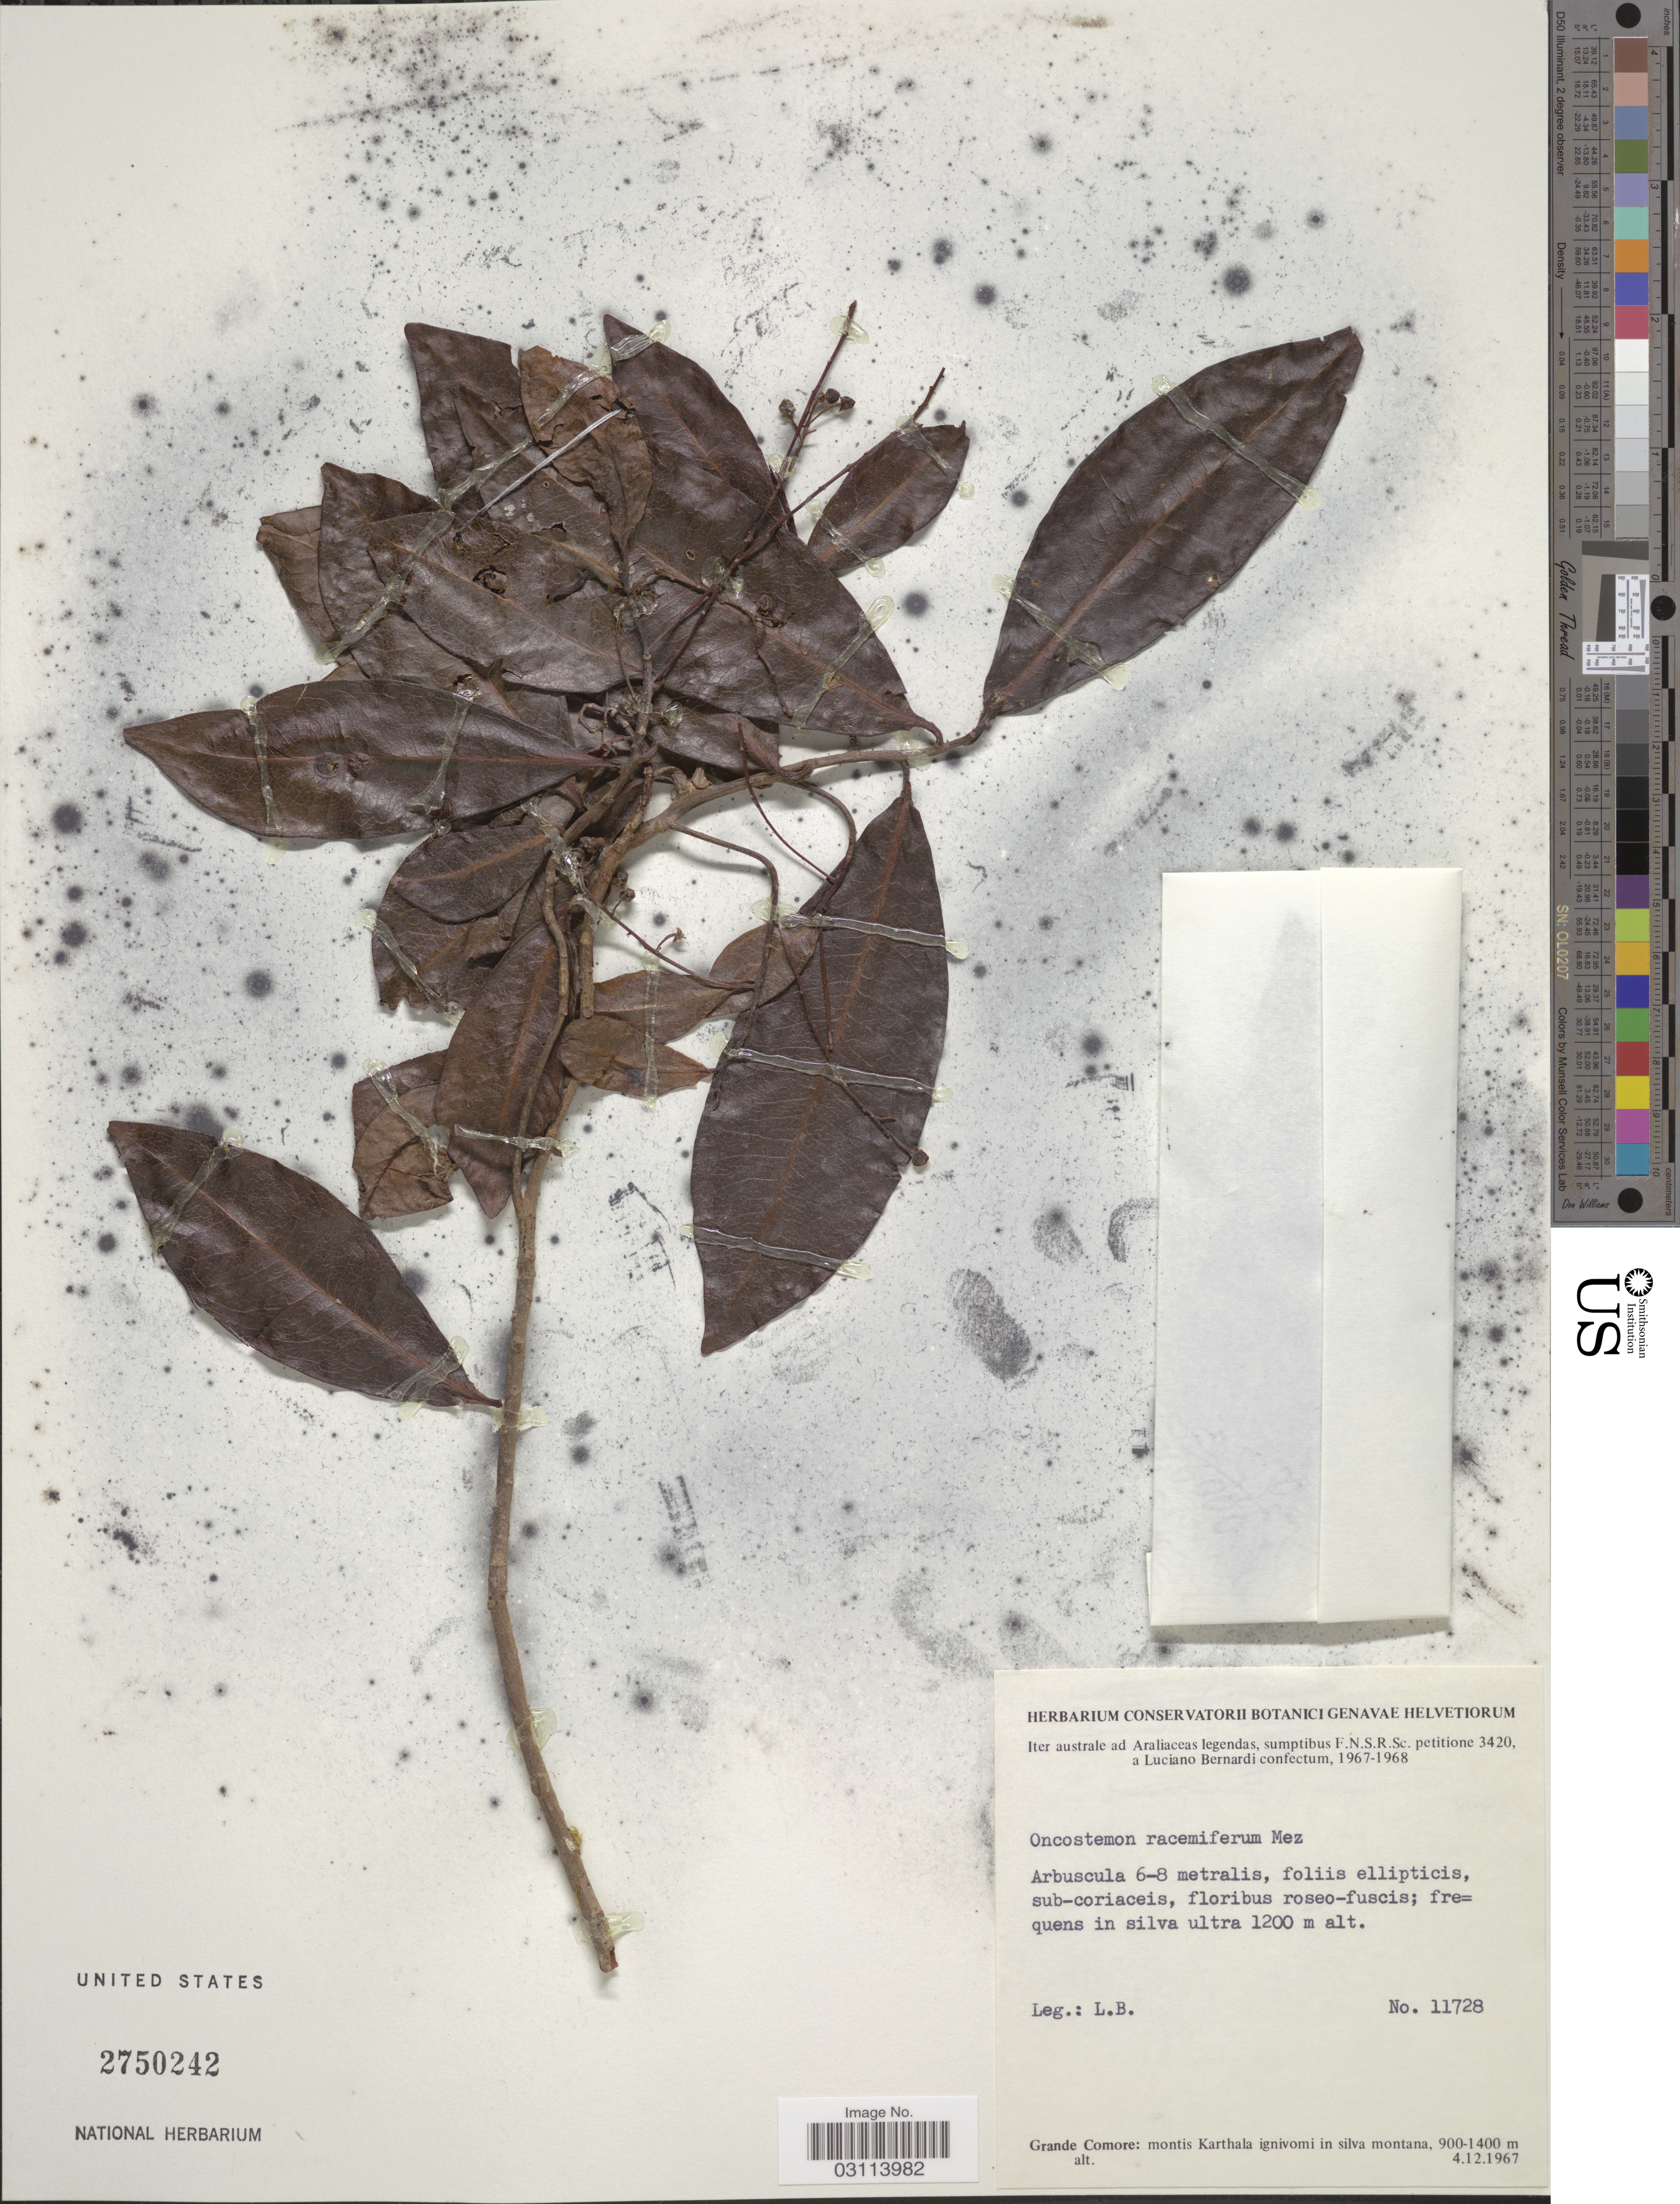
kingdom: Plantae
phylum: Tracheophyta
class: Magnoliopsida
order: Ericales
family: Primulaceae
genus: Oncostemum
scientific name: Oncostemum racemiferum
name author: Mez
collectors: L. Bernardi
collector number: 11728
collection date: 1967-12-04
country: Comoros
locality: Grande Comore: montis Karthala ignivomi in silva montana.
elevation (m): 900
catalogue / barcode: US 2750242